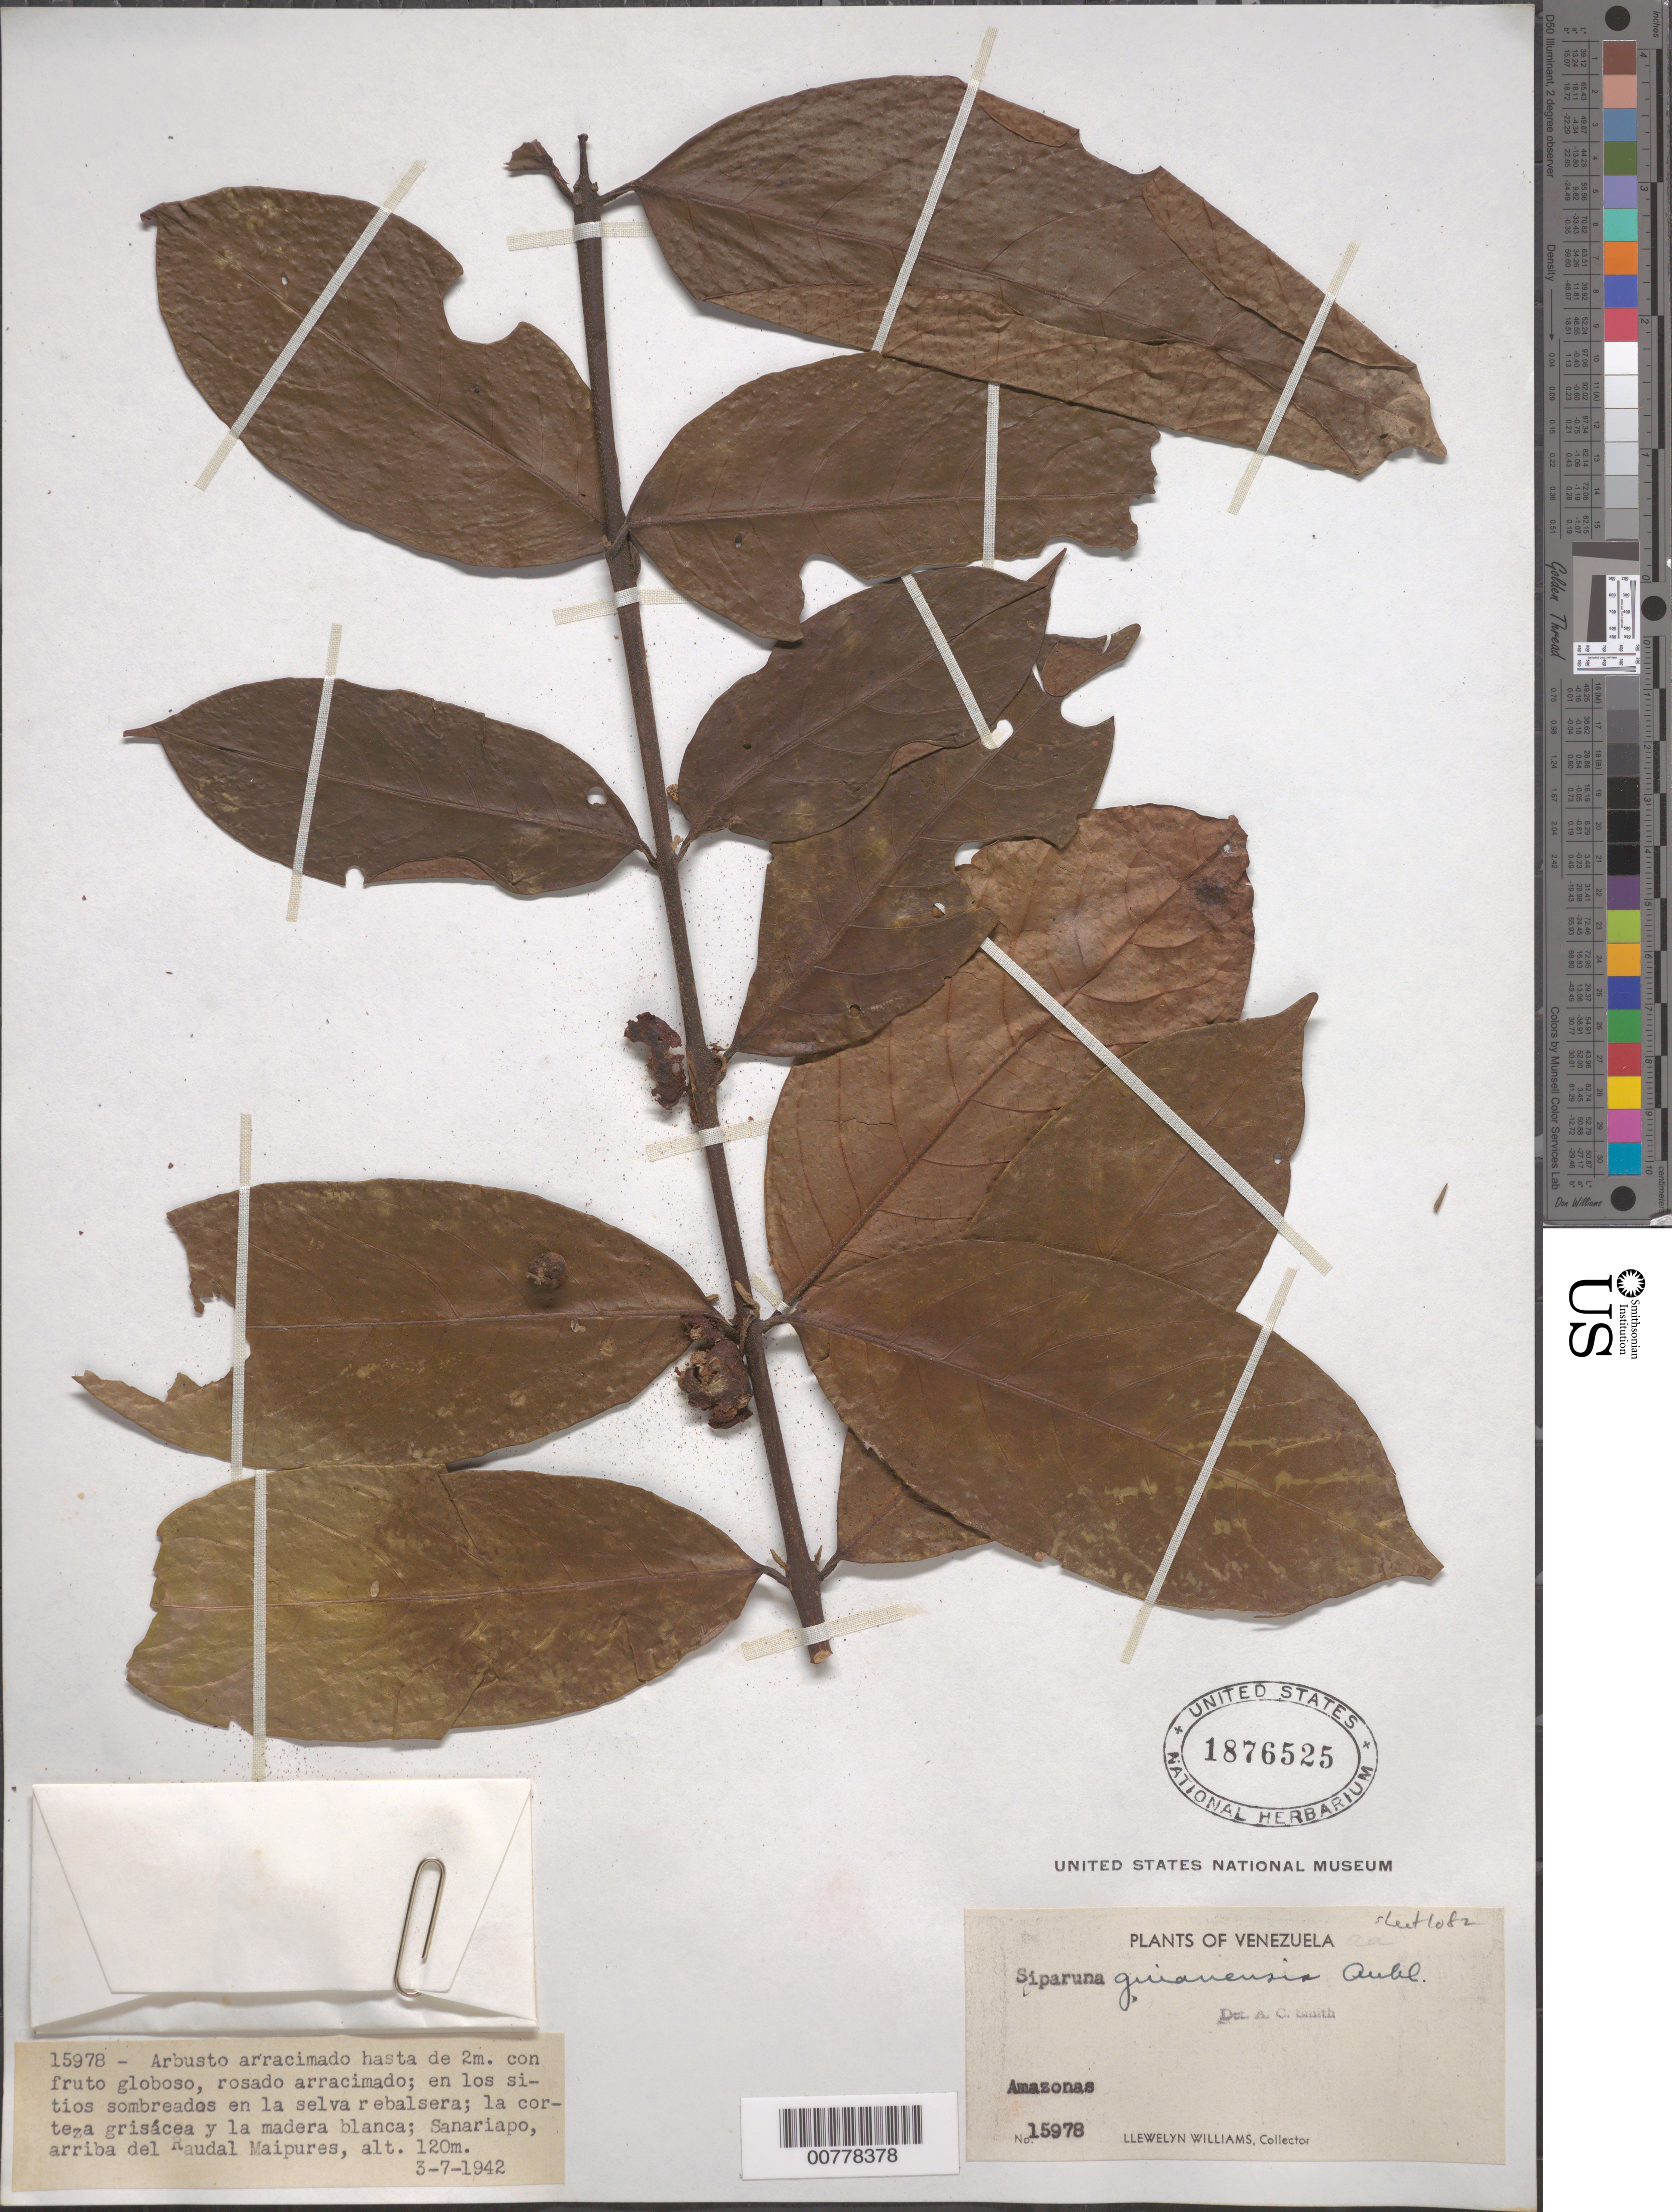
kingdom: Plantae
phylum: Tracheophyta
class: Magnoliopsida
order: Laurales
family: Siparunaceae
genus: Siparuna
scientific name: Siparuna guianensis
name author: Aubl.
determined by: Smith, A. C.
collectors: Ll. Williams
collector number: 15978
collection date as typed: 3-Jul-42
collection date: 1942-07-03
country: Venezuela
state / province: Amazonas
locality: Río Sanariapo, arriba del Raudal de Maipures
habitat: Sitios sombreados en la selva rebalsera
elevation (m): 120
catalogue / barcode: US 1876525